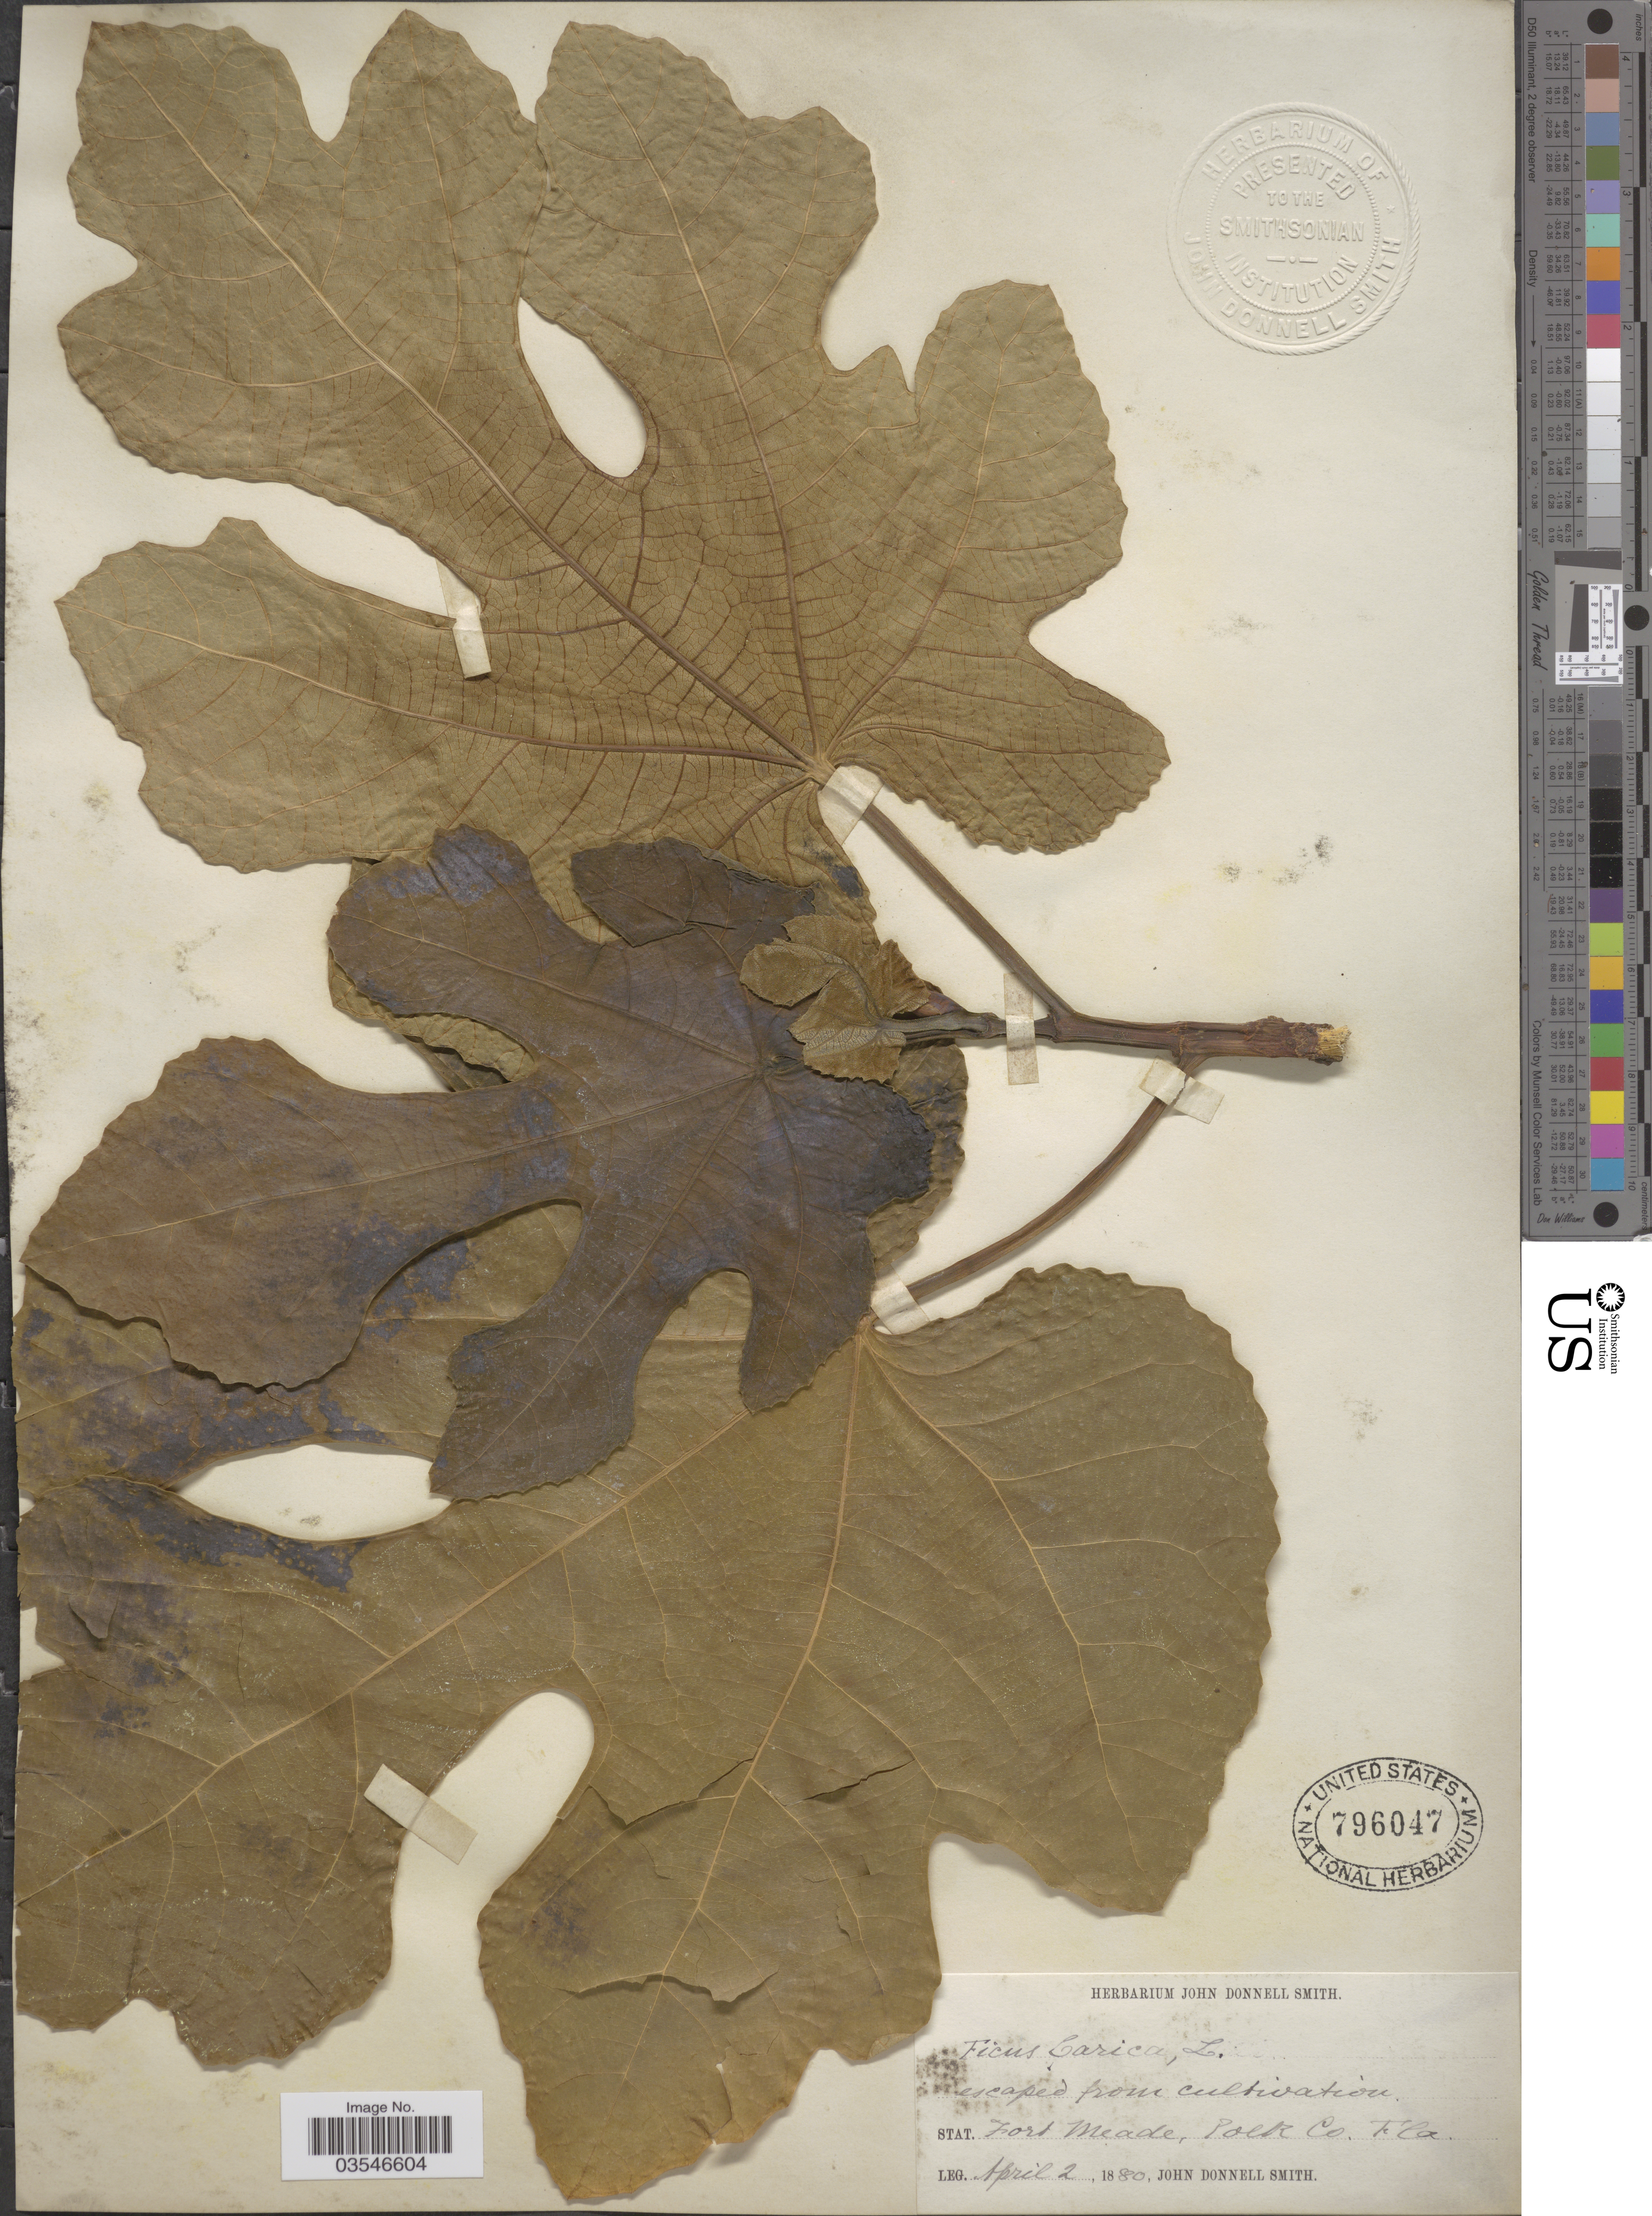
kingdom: Plantae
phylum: Tracheophyta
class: Magnoliopsida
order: Rosales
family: Moraceae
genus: Ficus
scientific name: Ficus carica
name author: L.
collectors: J. Donnell Smith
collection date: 1880-04-02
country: United States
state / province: Florida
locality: Stat. Fort Meade, Polk Co.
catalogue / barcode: US 796047